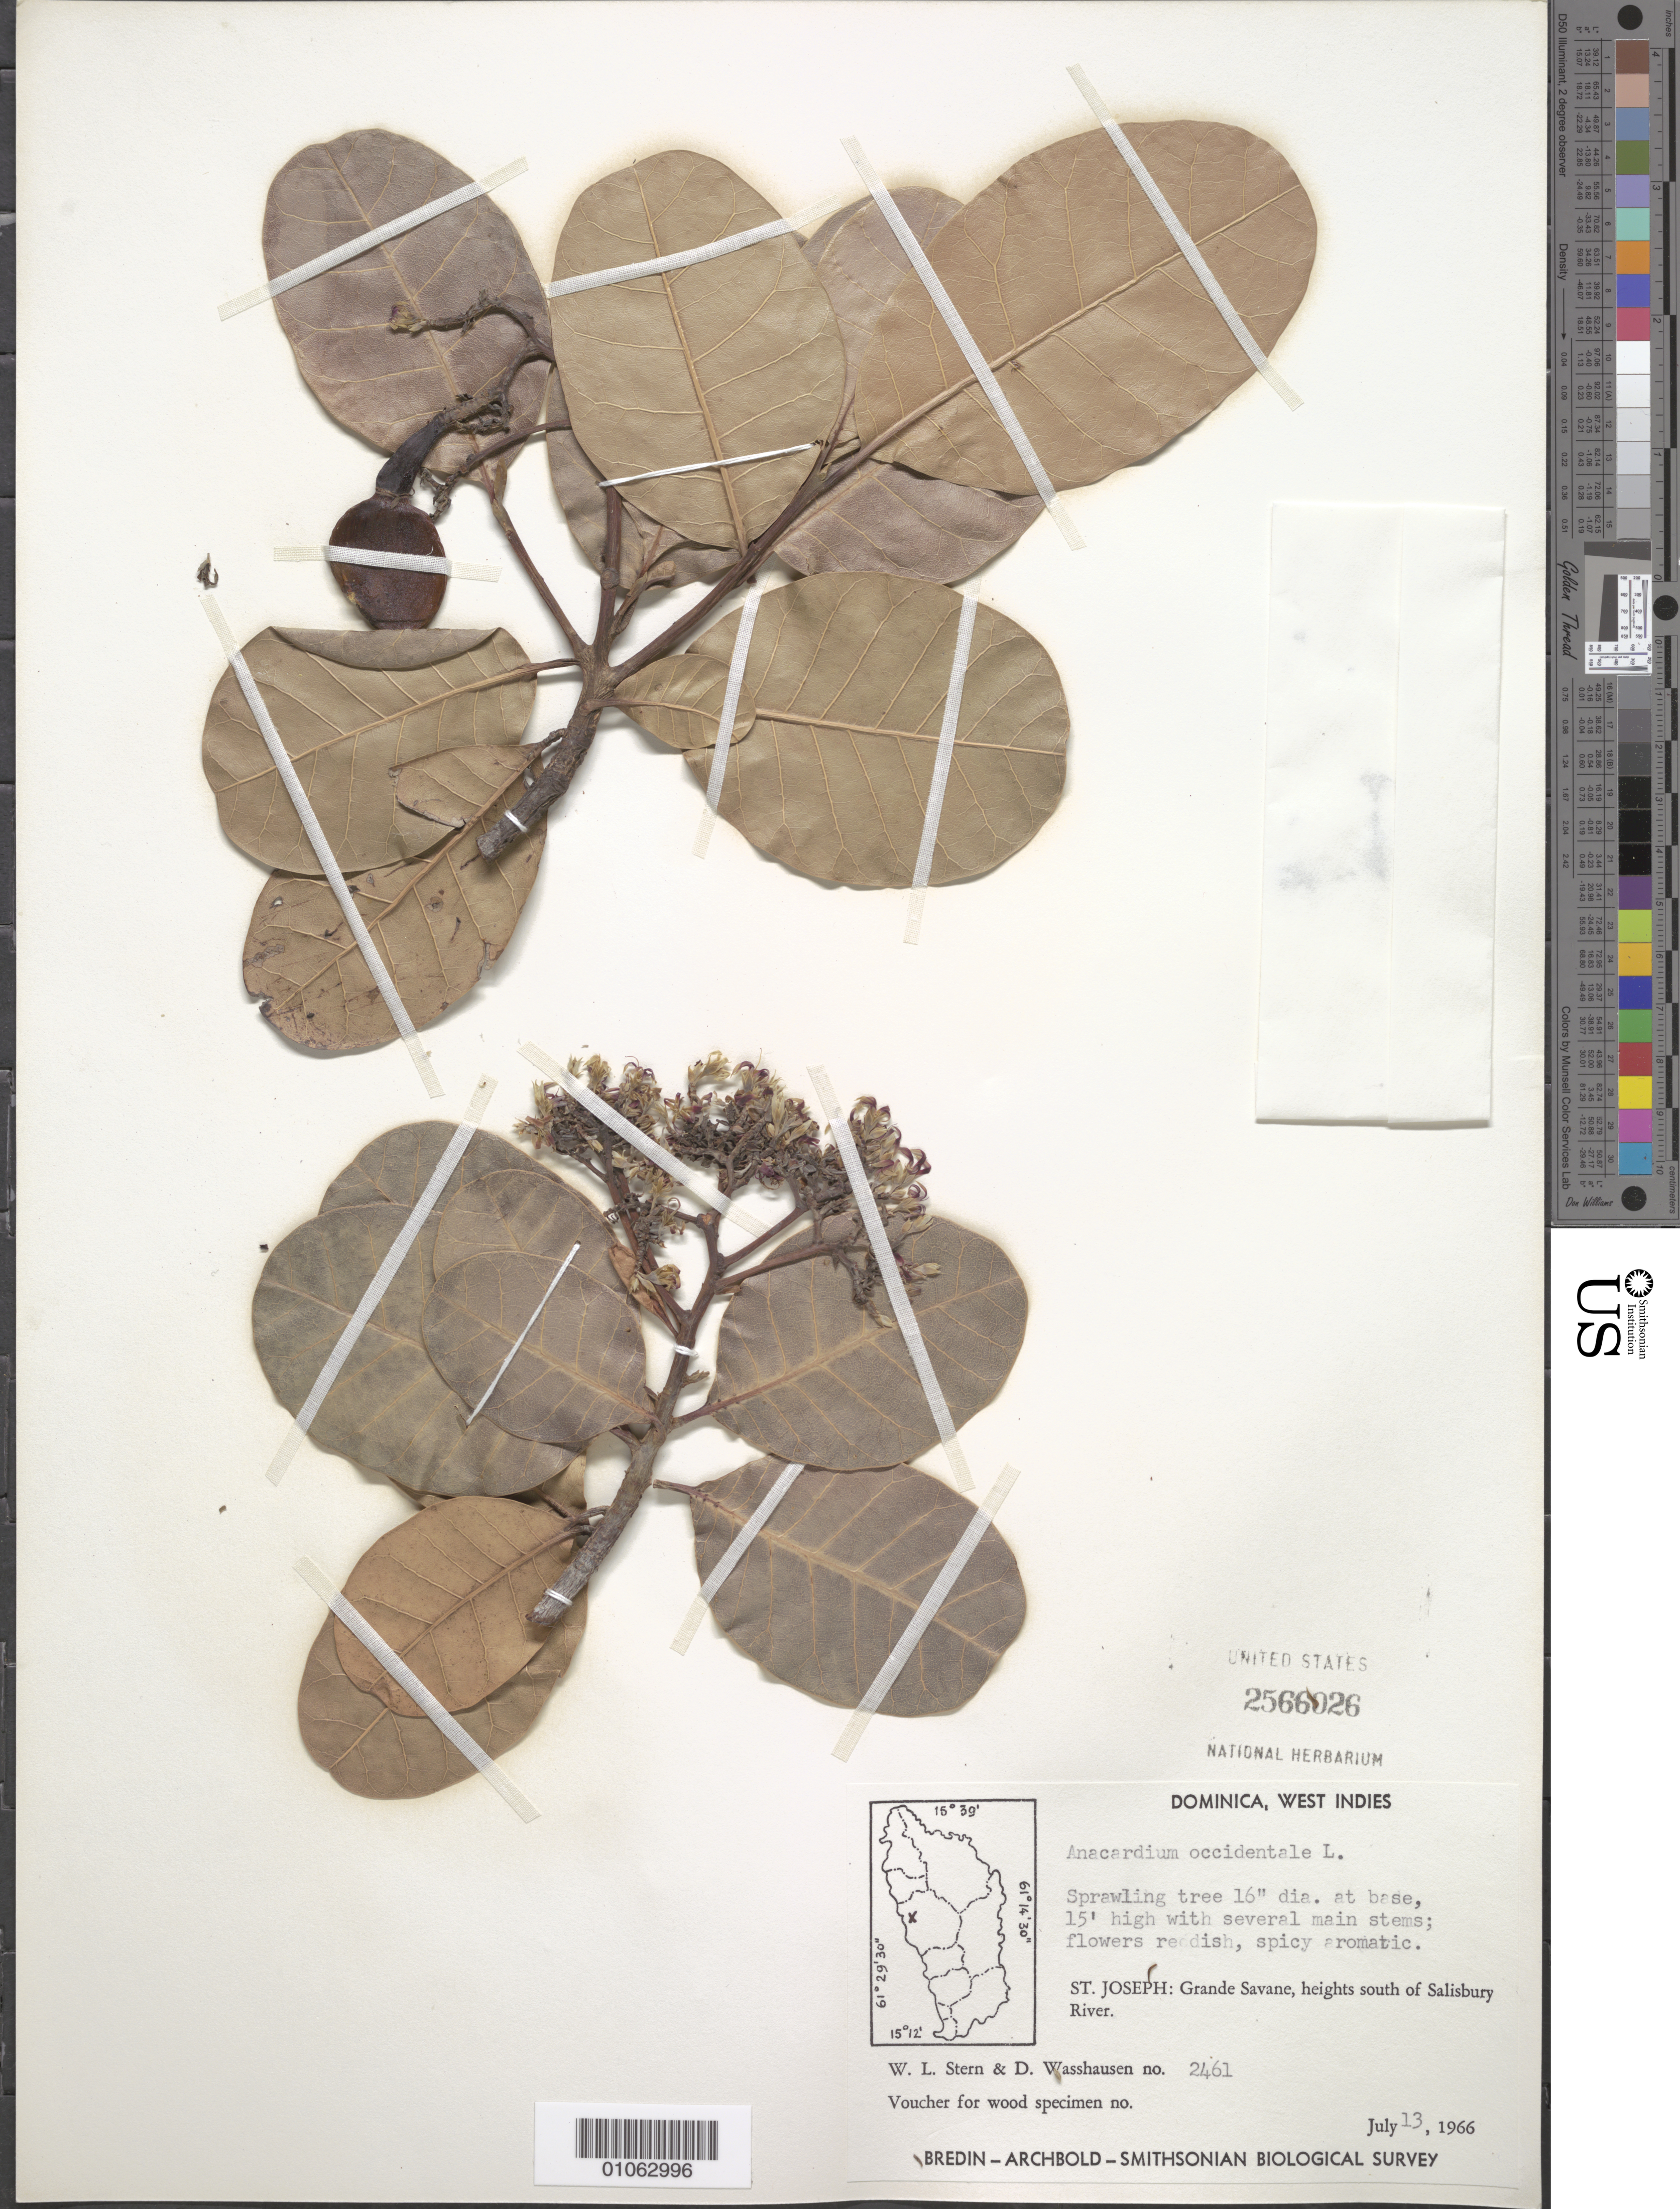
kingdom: Plantae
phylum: Tracheophyta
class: Magnoliopsida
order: Sapindales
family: Anacardiaceae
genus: Anacardium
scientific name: Anacardium occidentale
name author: L.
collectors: W. L. Stern & D. C. Wasshausen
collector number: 2461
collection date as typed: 13 Jul 1966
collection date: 1966-07-13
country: Dominica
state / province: St. Joseph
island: Dominica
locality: Grande Savanem heights south of Salisbury river.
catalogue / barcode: US 2566026